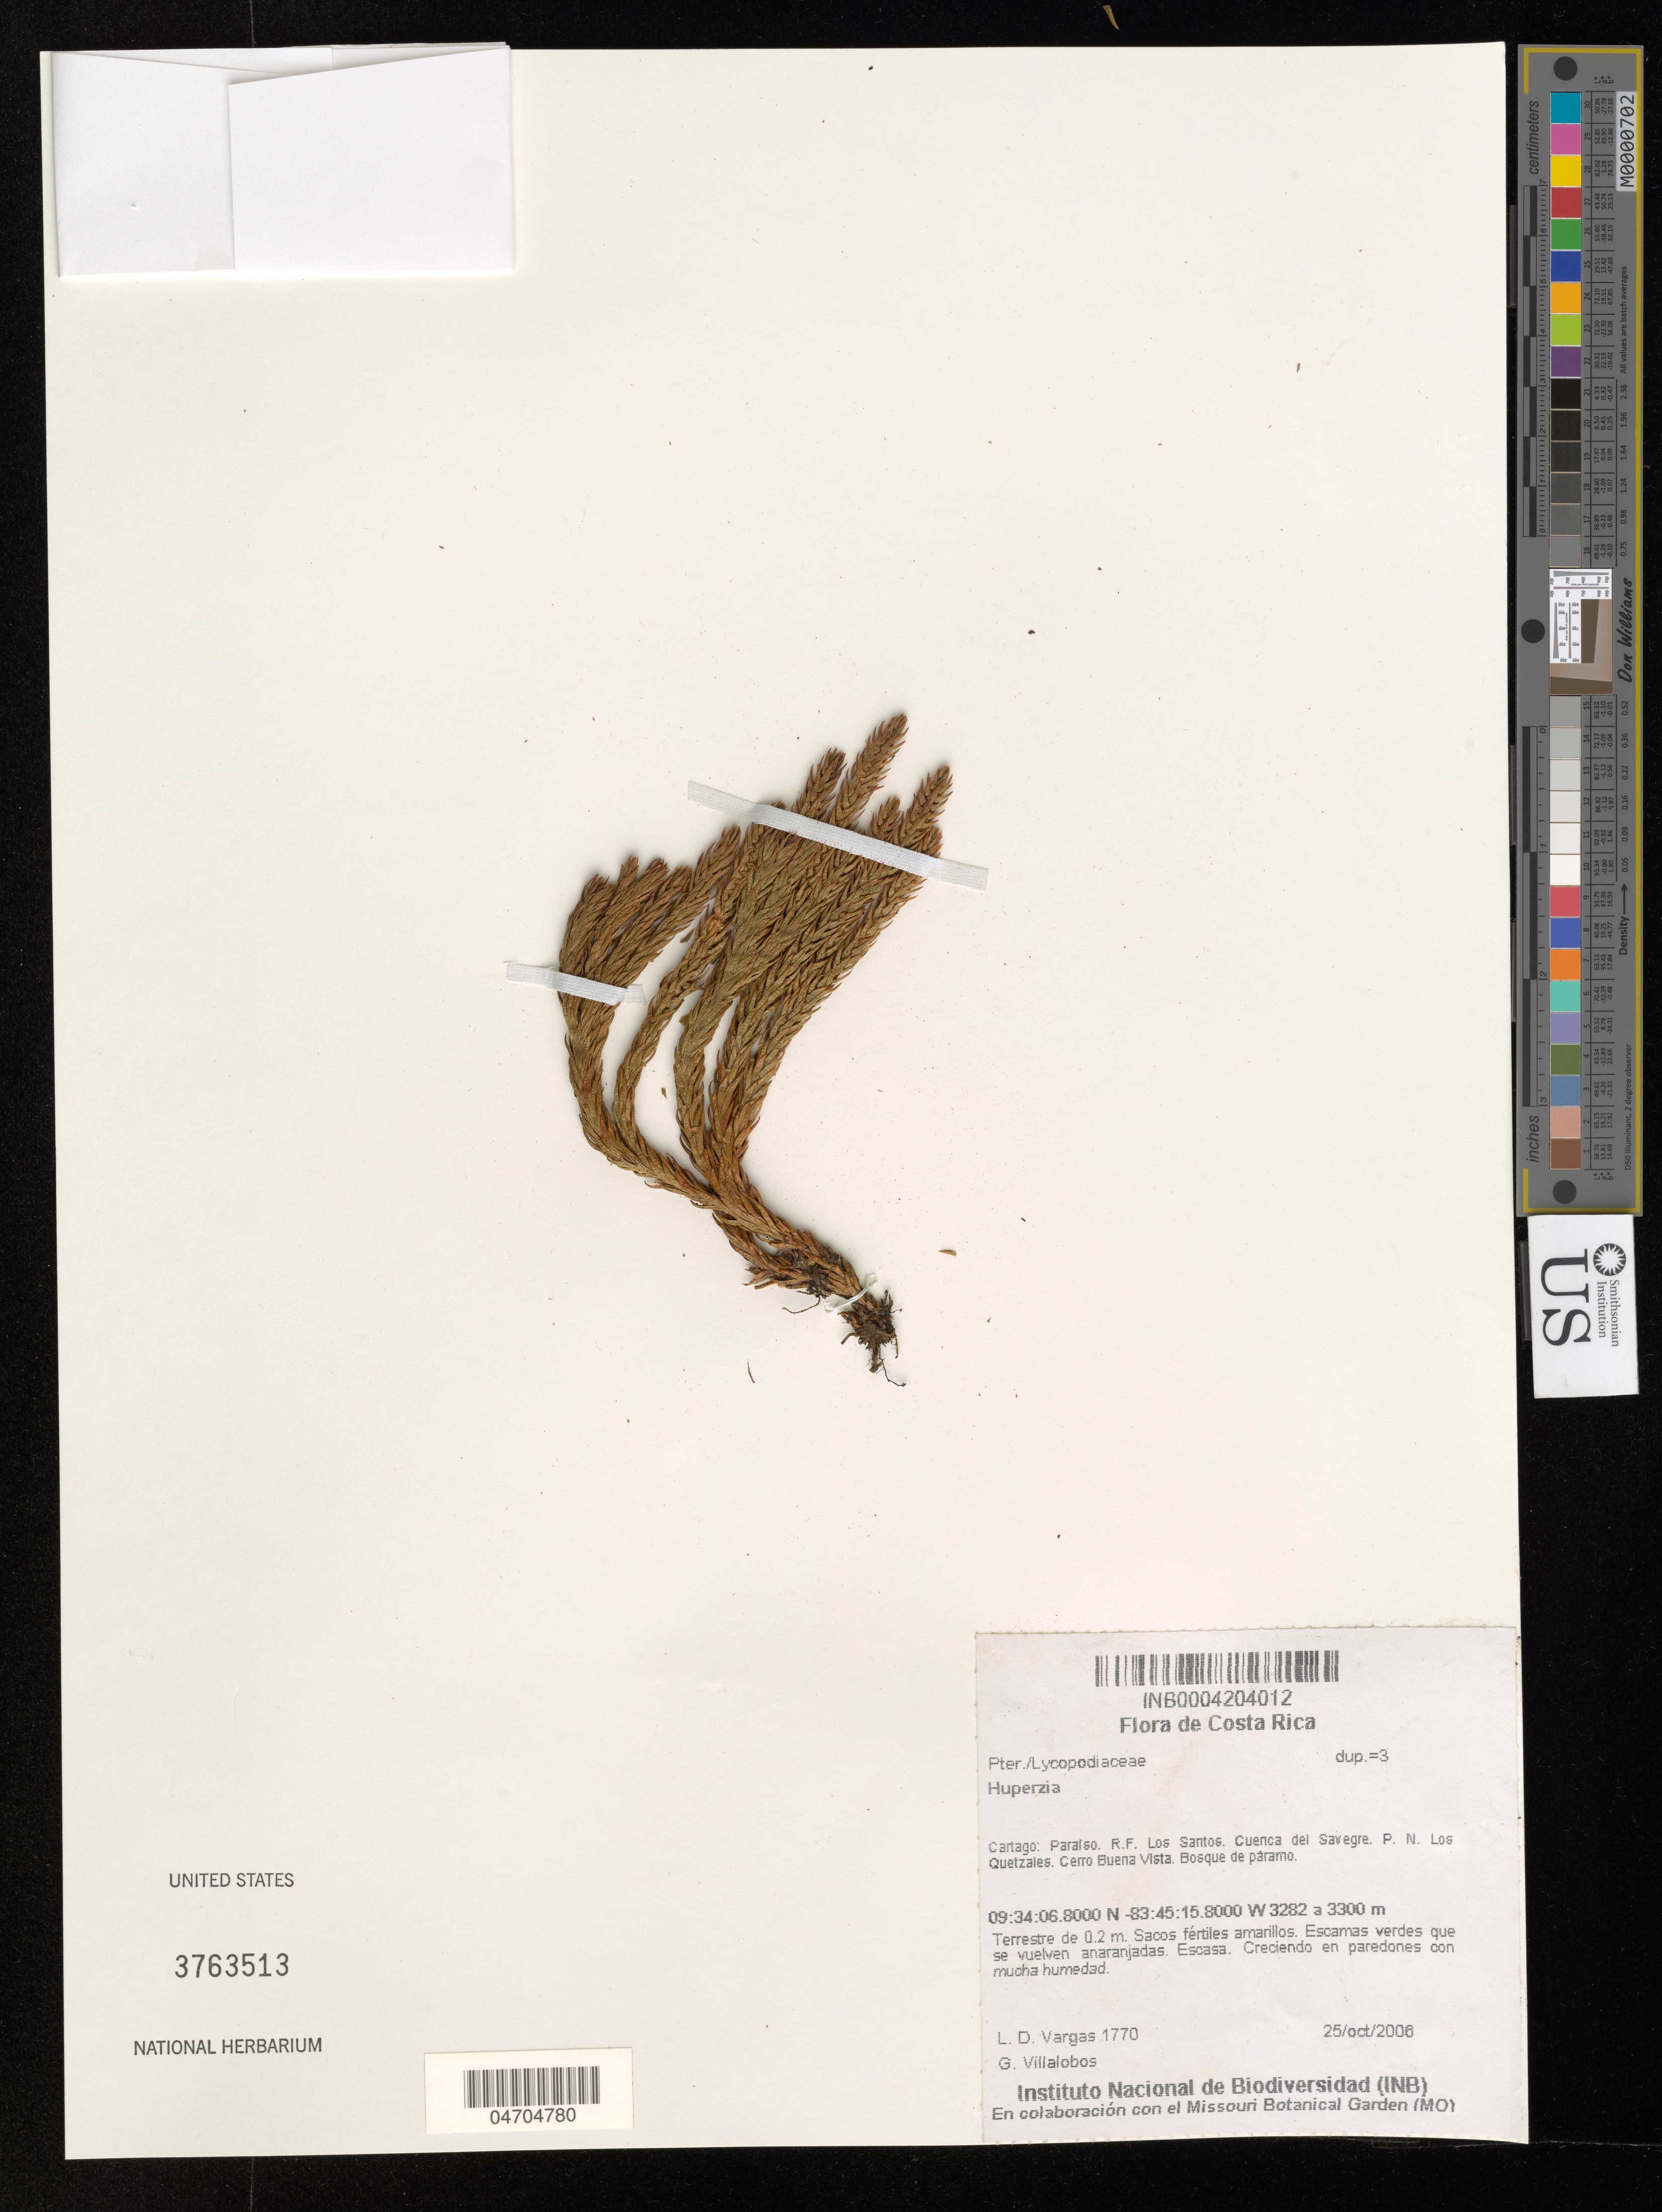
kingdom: Plantae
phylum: Tracheophyta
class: Lycopodiopsida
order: Lycopodiales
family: Lycopodiaceae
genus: Huperzia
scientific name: Huperzia sp.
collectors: L. Vargas & G. Villalobos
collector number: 1770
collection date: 2006-10-25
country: Costa Rica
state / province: Cartago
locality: Paraíso. R. F. Los Santos. Cuenca del Savegre. P. N. Los Quetzales. Cerro Buena Vista. Bosque de páramo.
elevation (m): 3282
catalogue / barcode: US 3763513